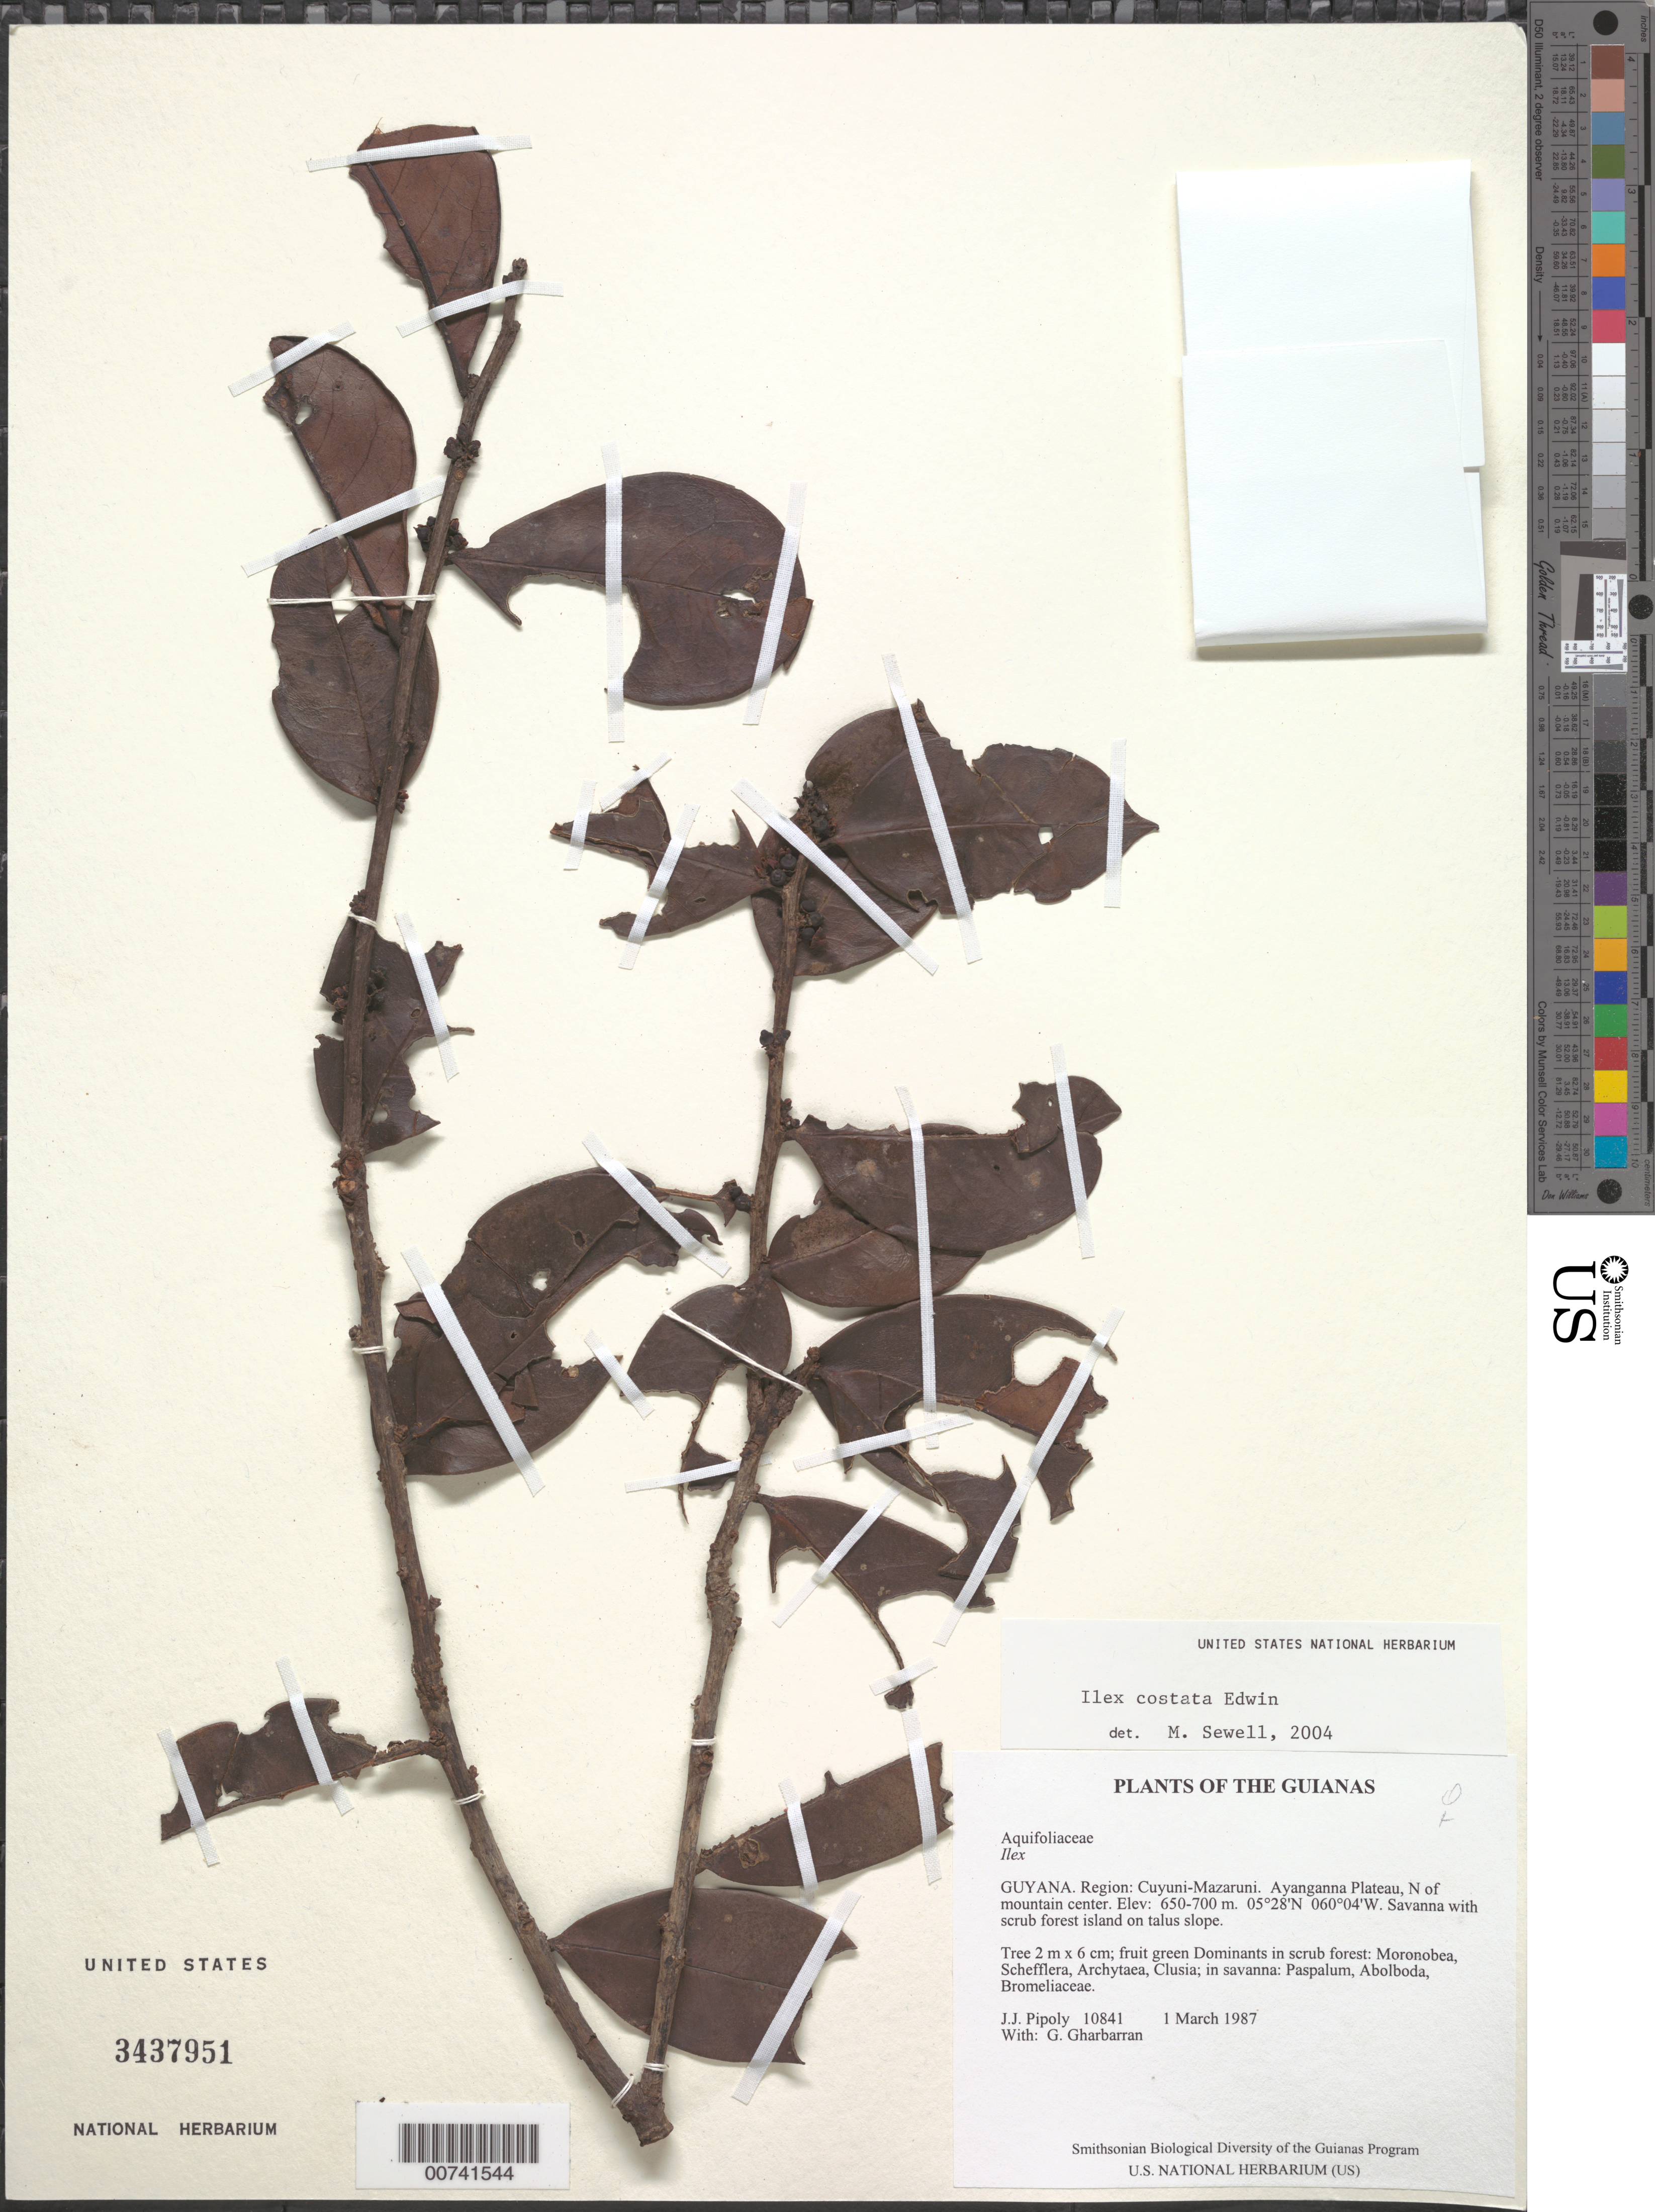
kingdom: Plantae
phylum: Tracheophyta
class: Magnoliopsida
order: Aquifoliales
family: Aquifoliaceae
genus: Ilex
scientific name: Ilex fanshawei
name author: Edwin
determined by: Barriera, Gabrielle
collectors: J. J. Pipoly & G. Gharbarran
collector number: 10841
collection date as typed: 1 March 1987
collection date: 1987-03-01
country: Guyana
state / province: Cuyuni-Mazaruni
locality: Ayanganna Plateau, N of mountain center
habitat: Savanna with scrub forest island on talus slope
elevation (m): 650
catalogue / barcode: US 3437951